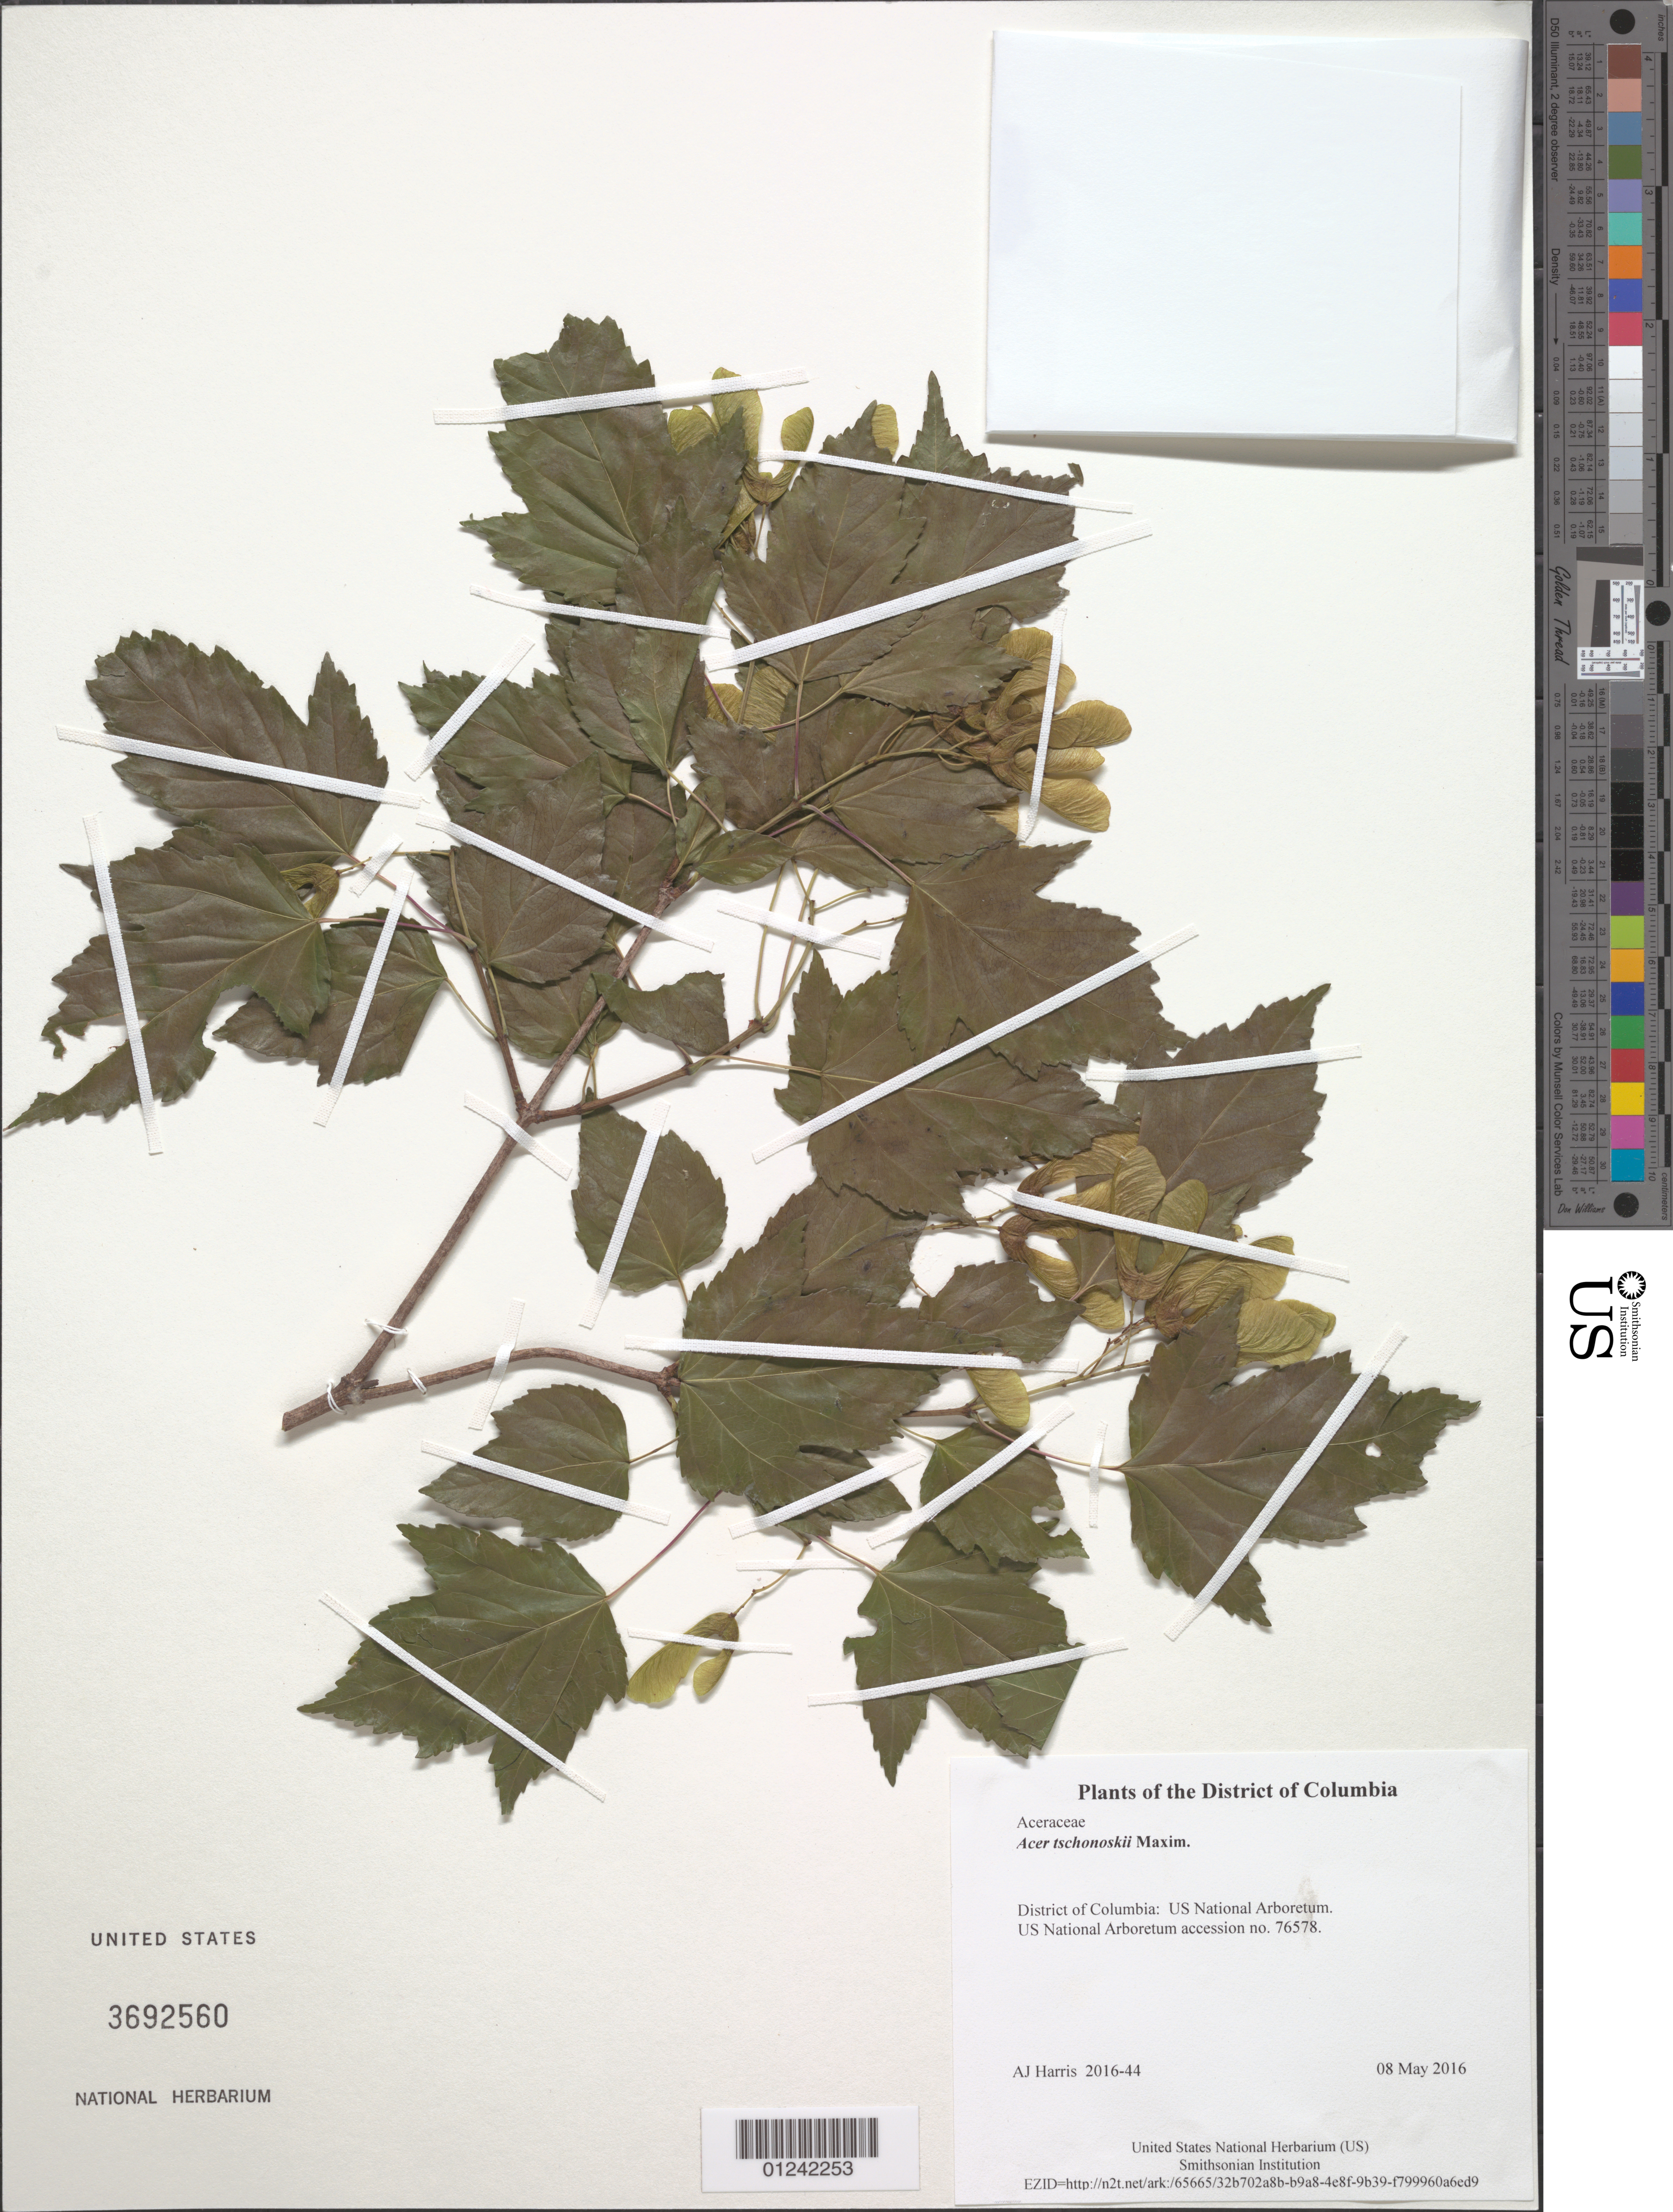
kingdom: Plantae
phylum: Tracheophyta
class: Magnoliopsida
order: Sapindales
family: Sapindaceae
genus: Acer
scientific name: Acer tschonoskii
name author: Maxim.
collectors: A. J. Harris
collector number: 2016-44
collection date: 2016-05-08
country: United States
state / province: District of Columbia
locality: US National Arboretum.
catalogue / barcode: US 3692560